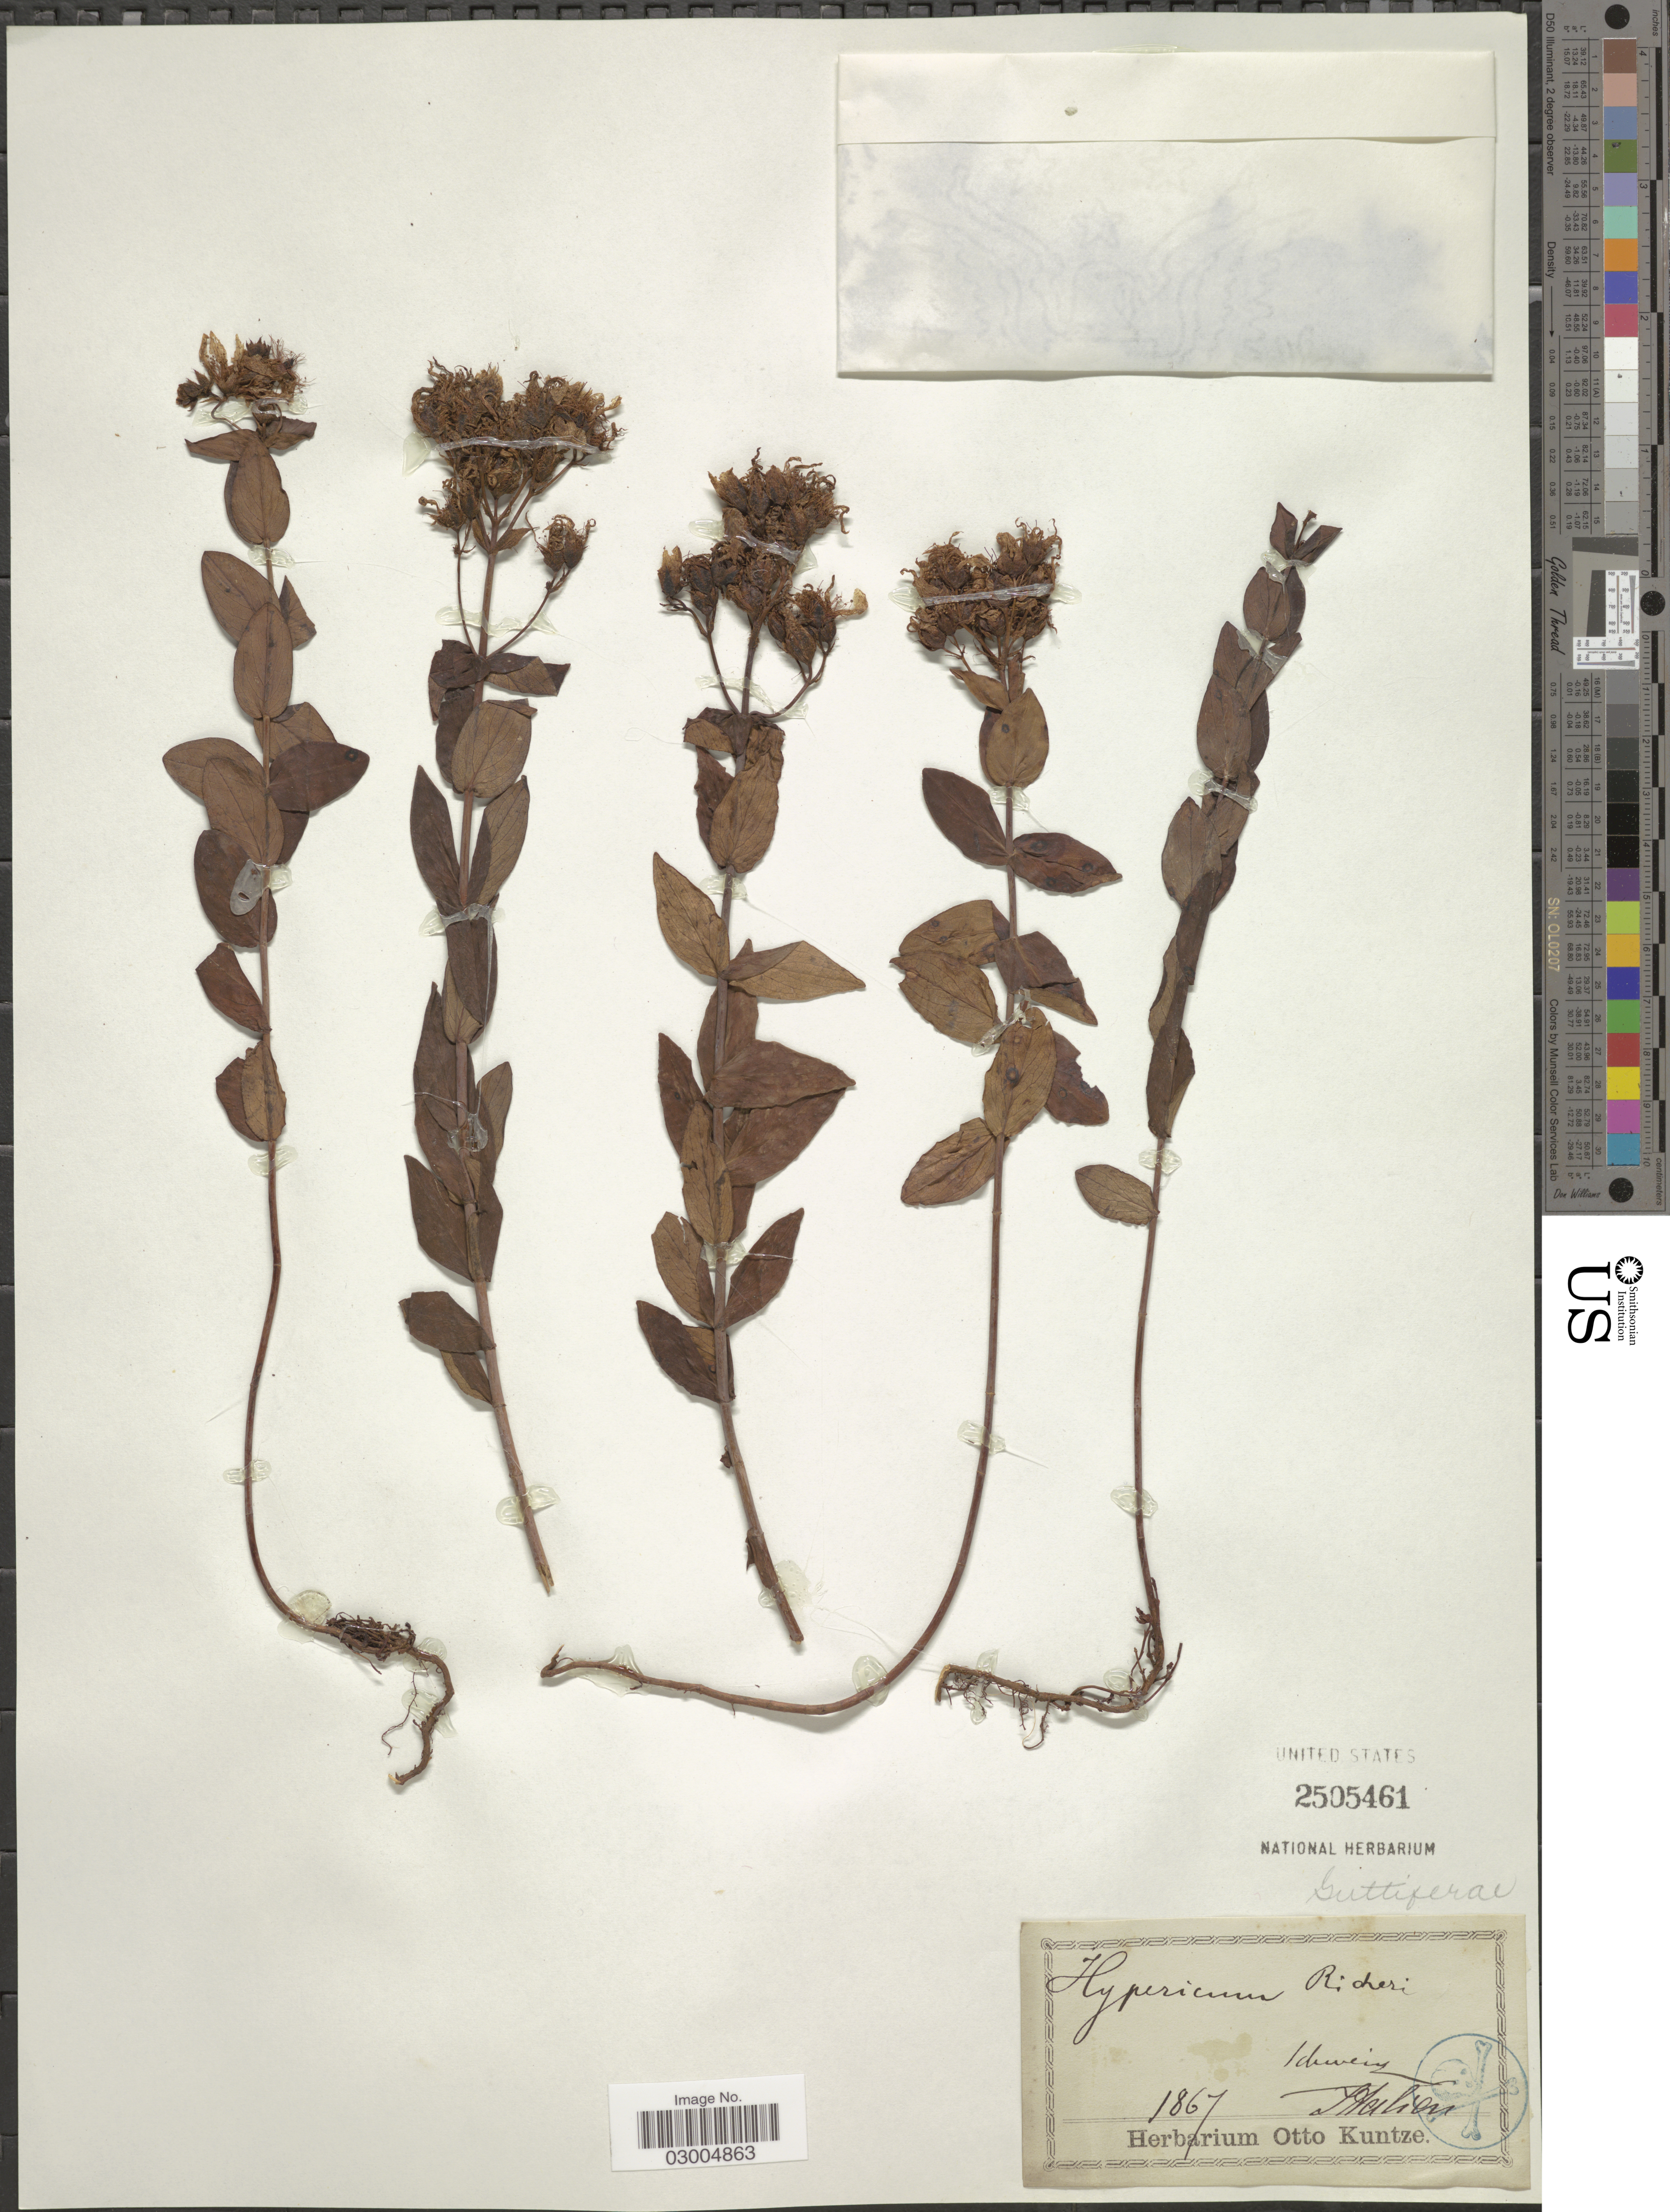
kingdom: Plantae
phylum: Tracheophyta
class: Magnoliopsida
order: Malpighiales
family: Hypericaceae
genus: Hypericum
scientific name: Hypericum richeri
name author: Vill.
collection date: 1867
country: Italy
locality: Italien.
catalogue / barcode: US 2505461